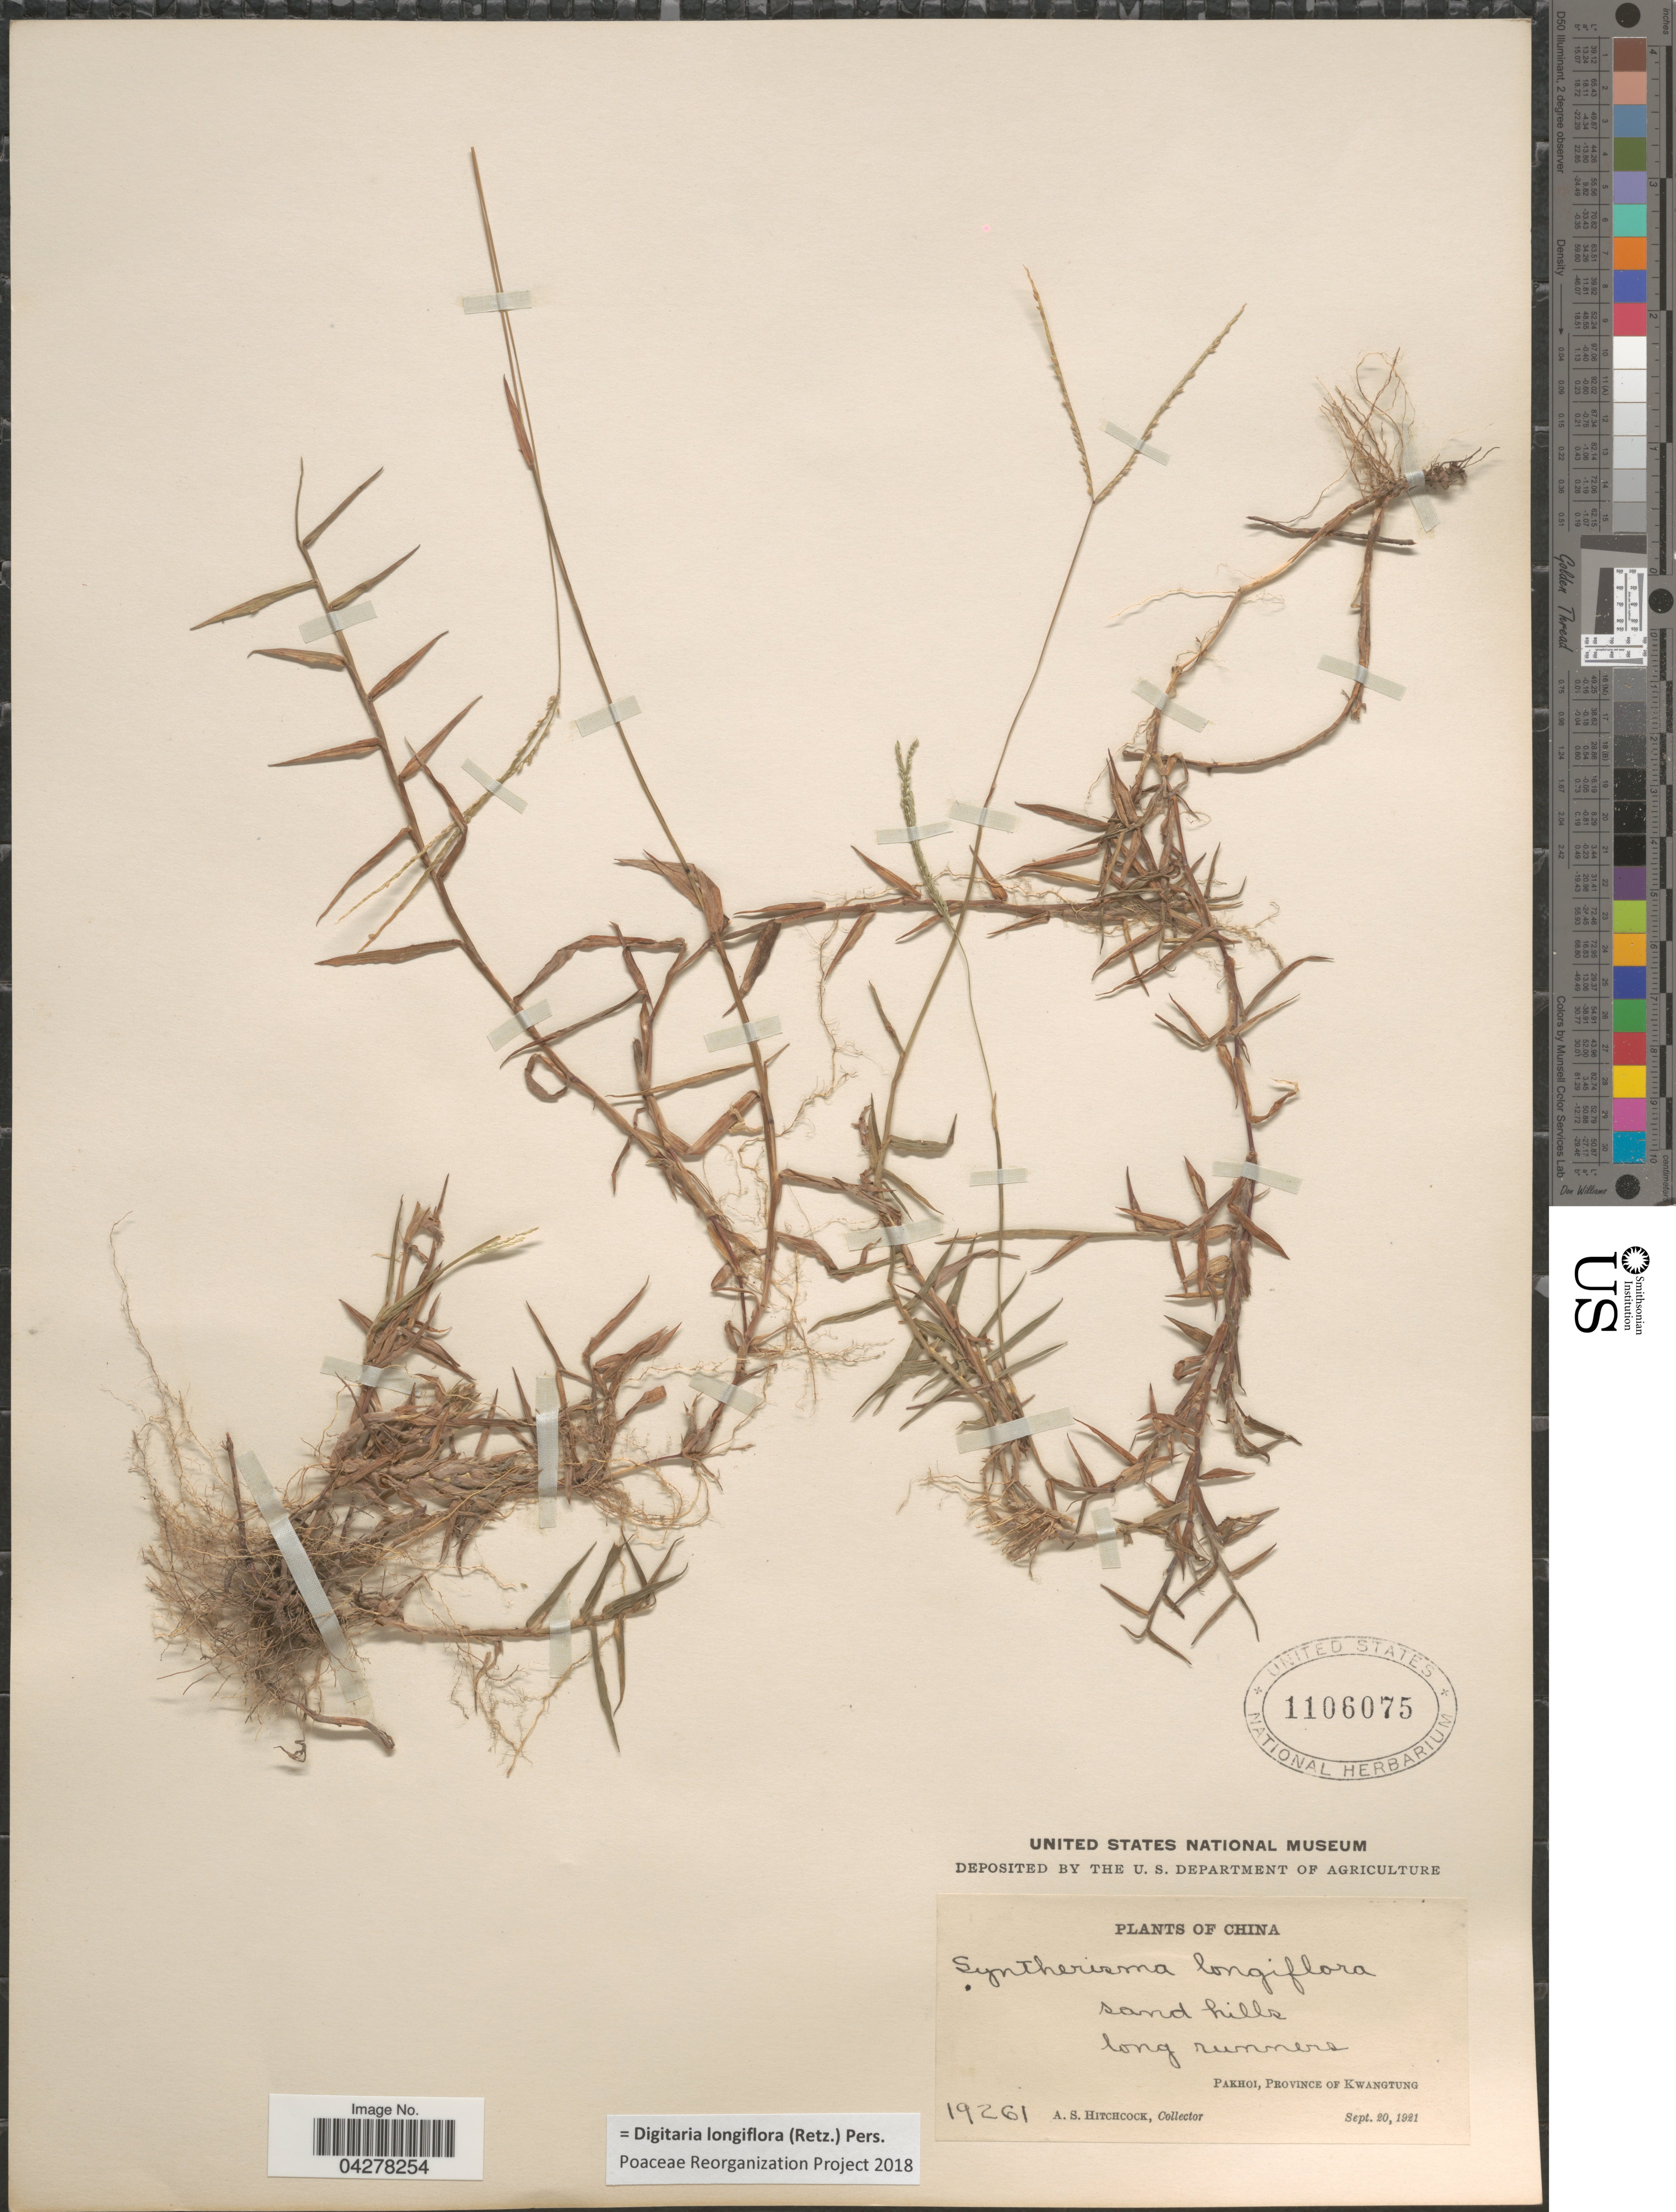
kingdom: Plantae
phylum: Tracheophyta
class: Liliopsida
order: Poales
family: Poaceae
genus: Digitaria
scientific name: Digitaria longiflora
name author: (Retz.) Pers.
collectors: A. S. Hitchcock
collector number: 19261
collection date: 1921-09-20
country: China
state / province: Guangdong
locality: Pakhoi, Province of Kwangtung.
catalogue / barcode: US 1106075